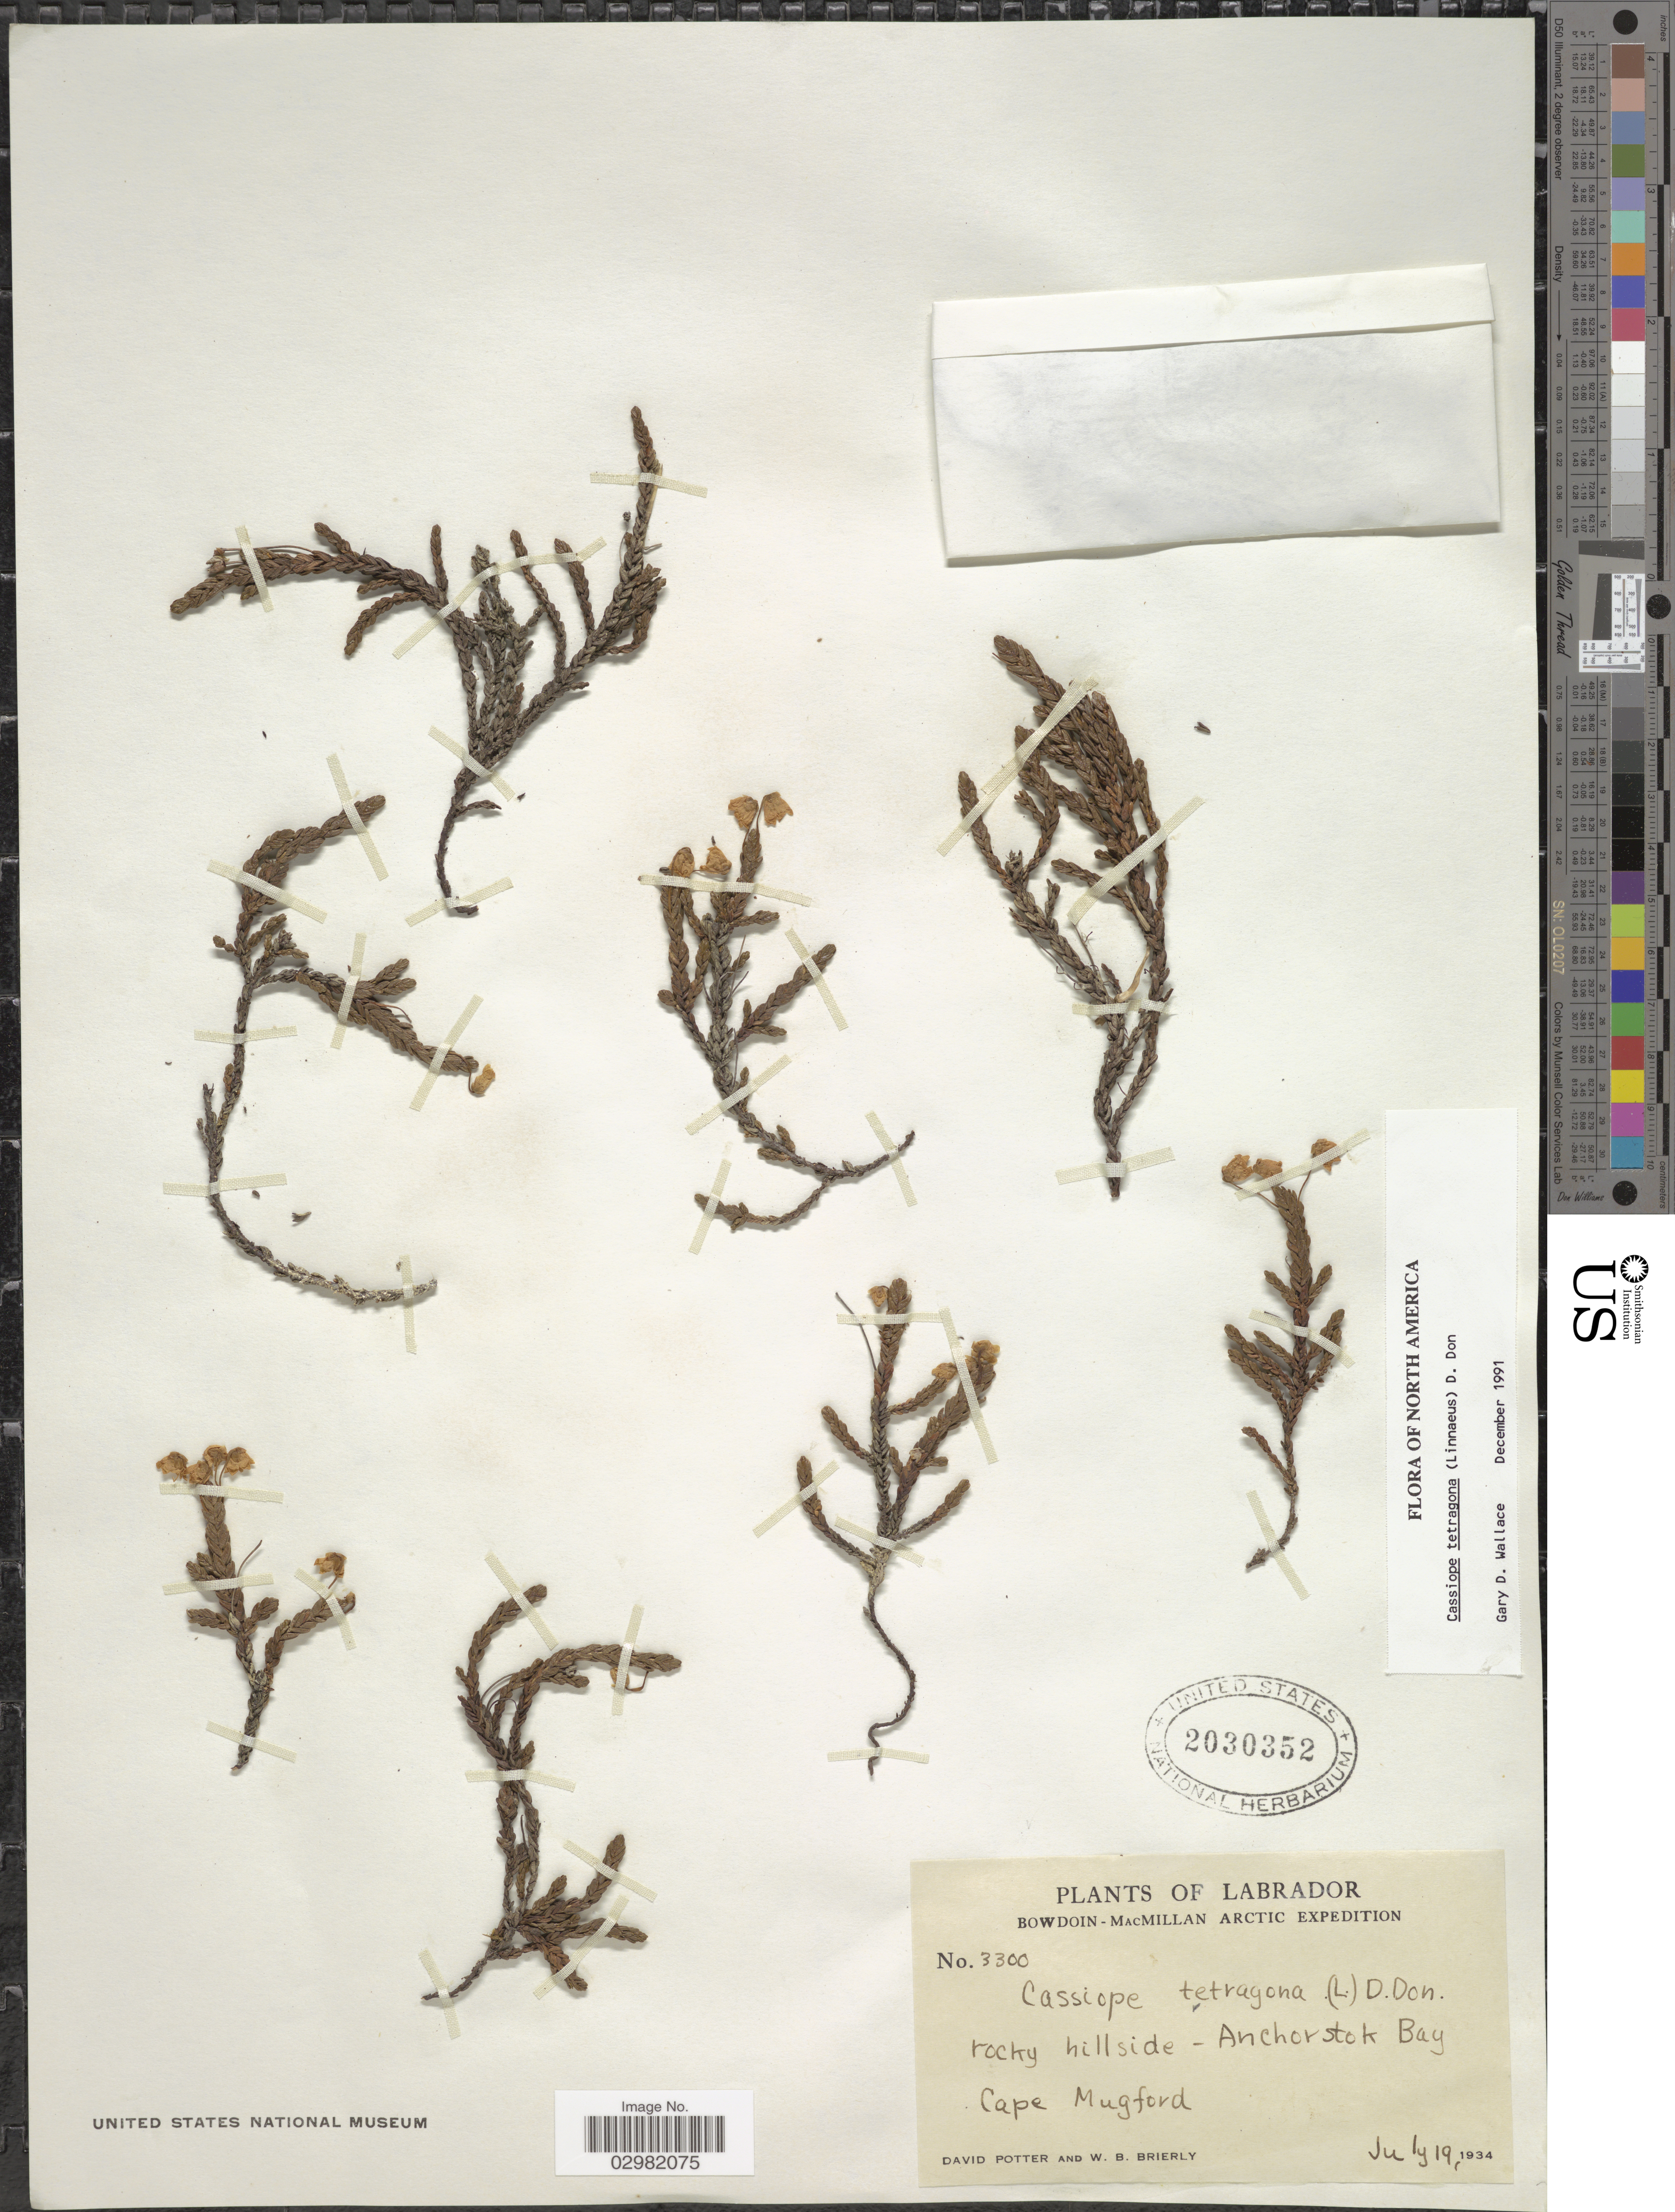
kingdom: Plantae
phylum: Tracheophyta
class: Magnoliopsida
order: Ericales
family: Ericaceae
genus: Cassiope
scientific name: Cassiope tetragona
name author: (L.) D. Don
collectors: D. Potter & W. Brierly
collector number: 3300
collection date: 1934-07-19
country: Canada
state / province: Newfoundland and Labrador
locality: Labrador. Anchorstok Bay, Cape Mugford.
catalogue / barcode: US 2030352